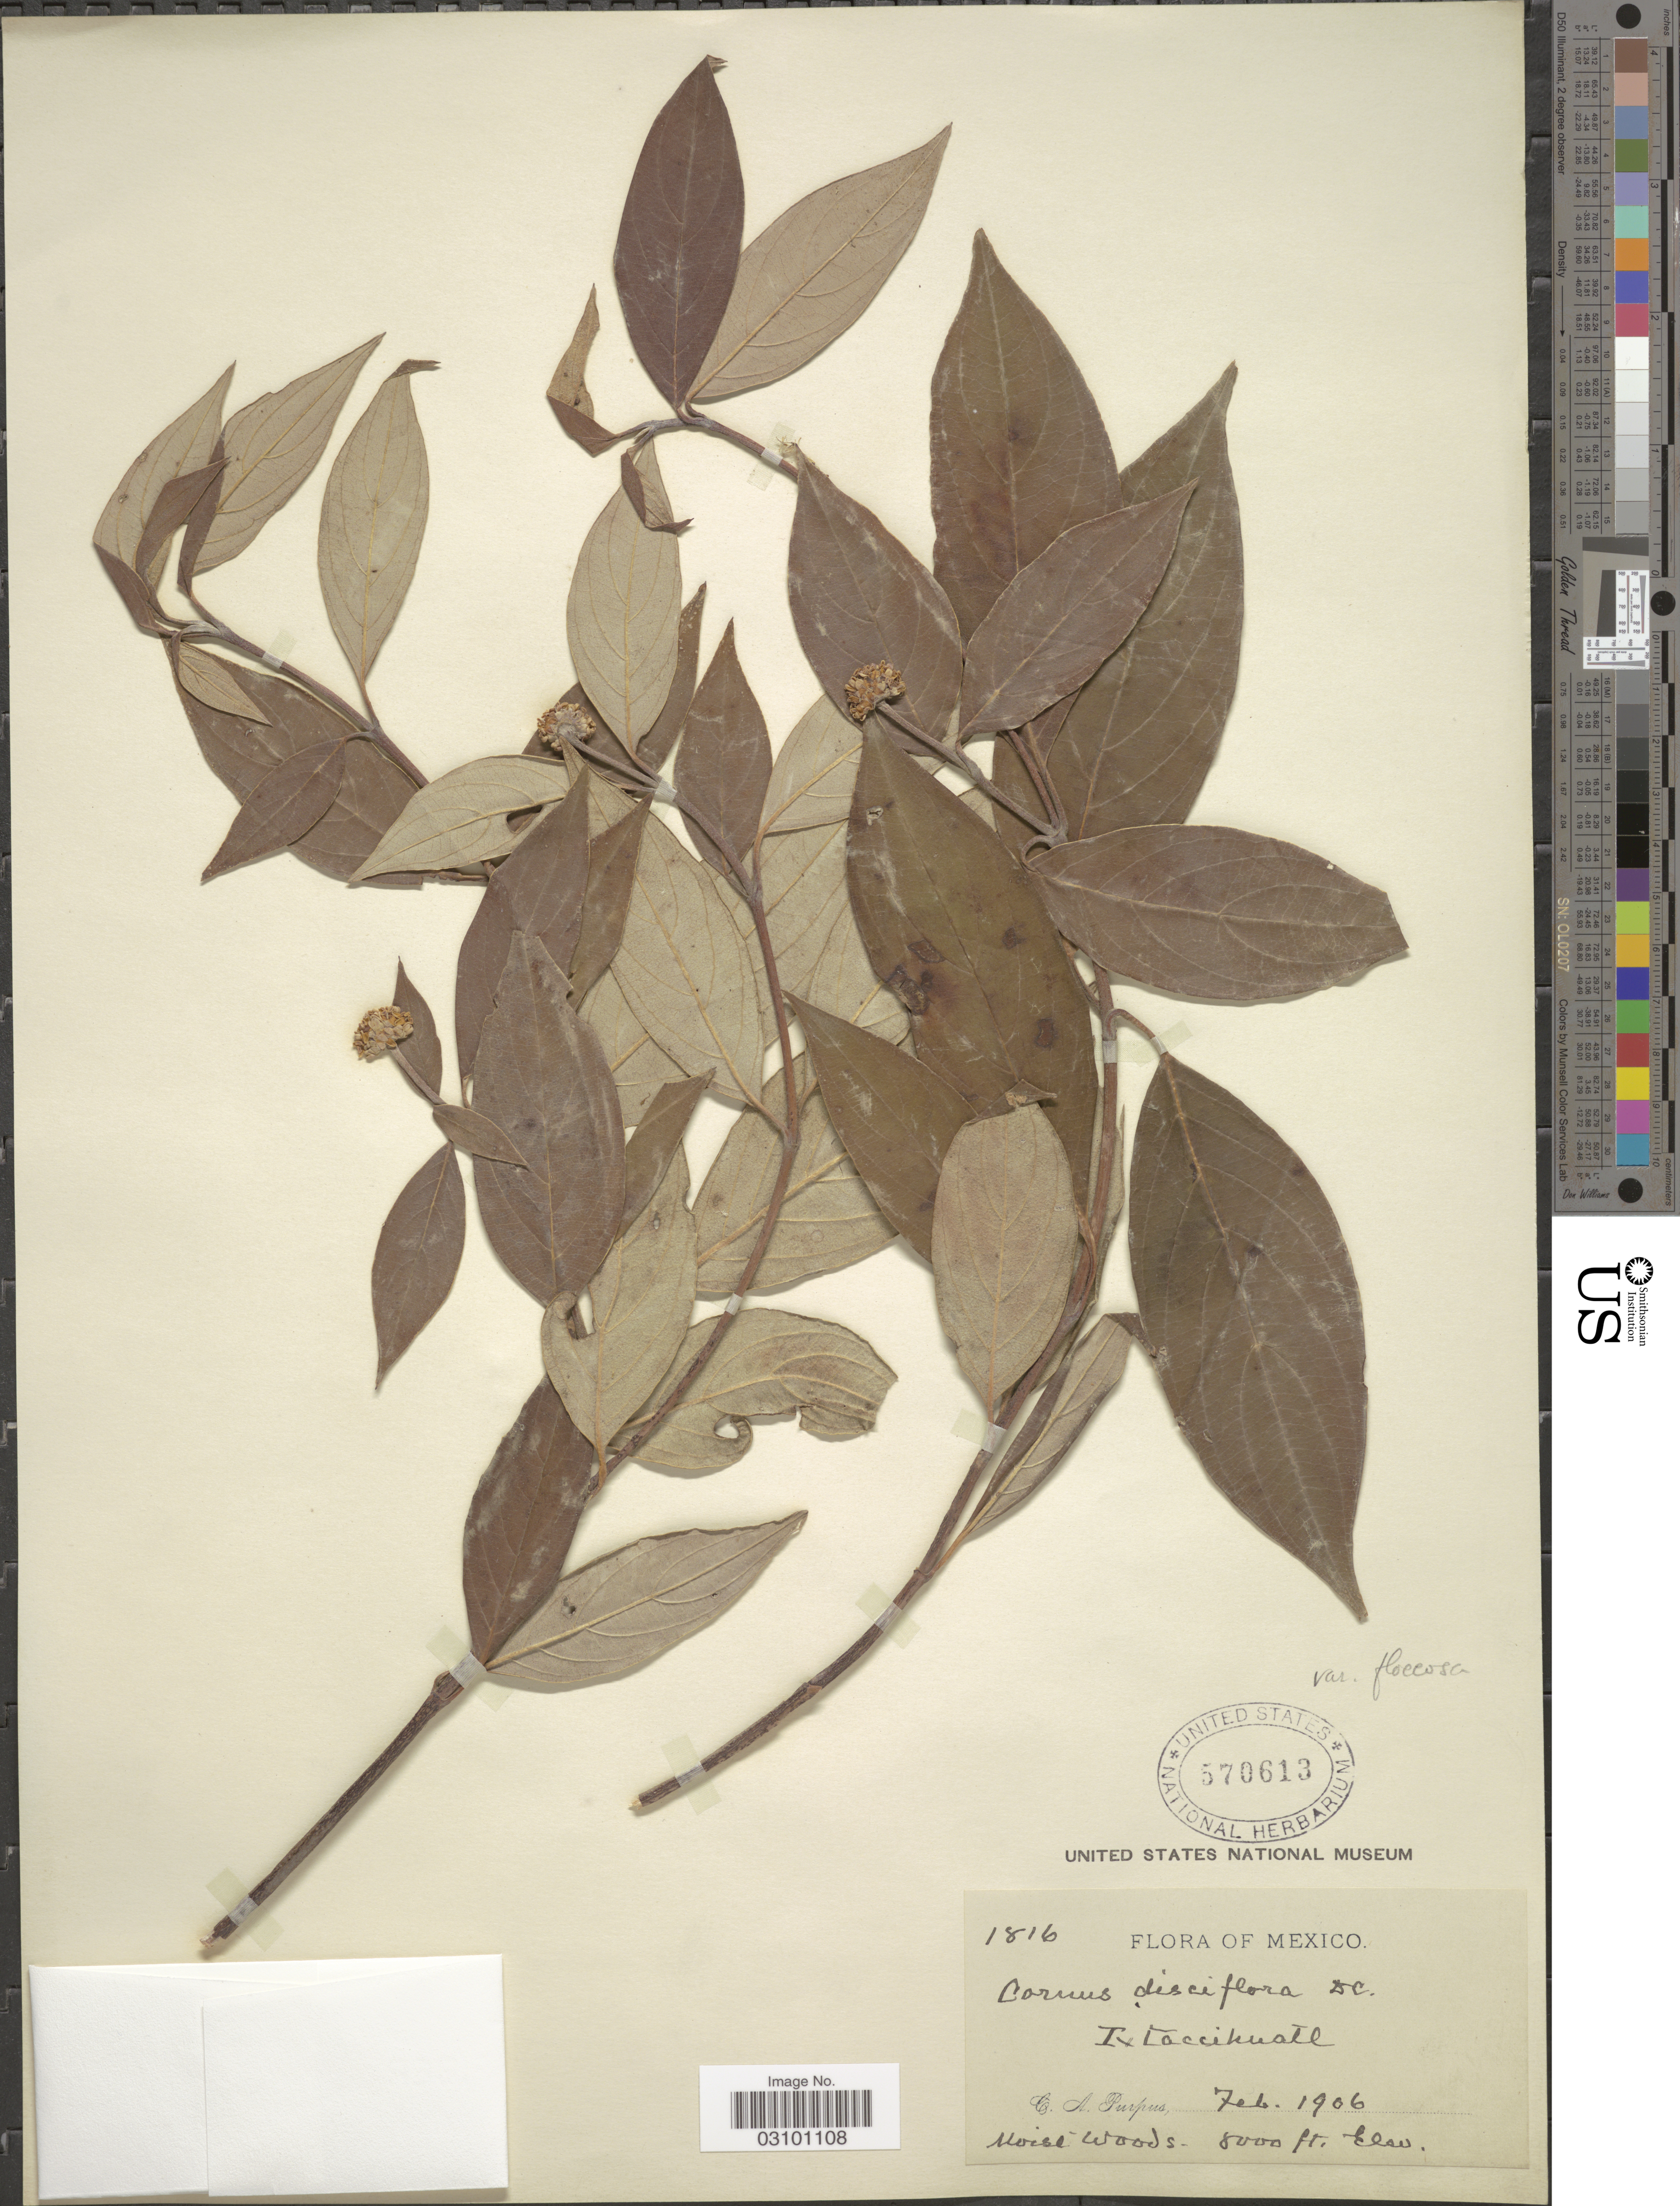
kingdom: Plantae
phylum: Tracheophyta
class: Magnoliopsida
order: Cornales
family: Cornaceae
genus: Cornus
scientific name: Cornus disciflora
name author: Moc. & Sessé ex DC.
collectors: C. A. Purpus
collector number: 1816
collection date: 1906-02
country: Mexico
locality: Ixtaccihuatl.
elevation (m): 2438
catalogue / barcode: US 570613